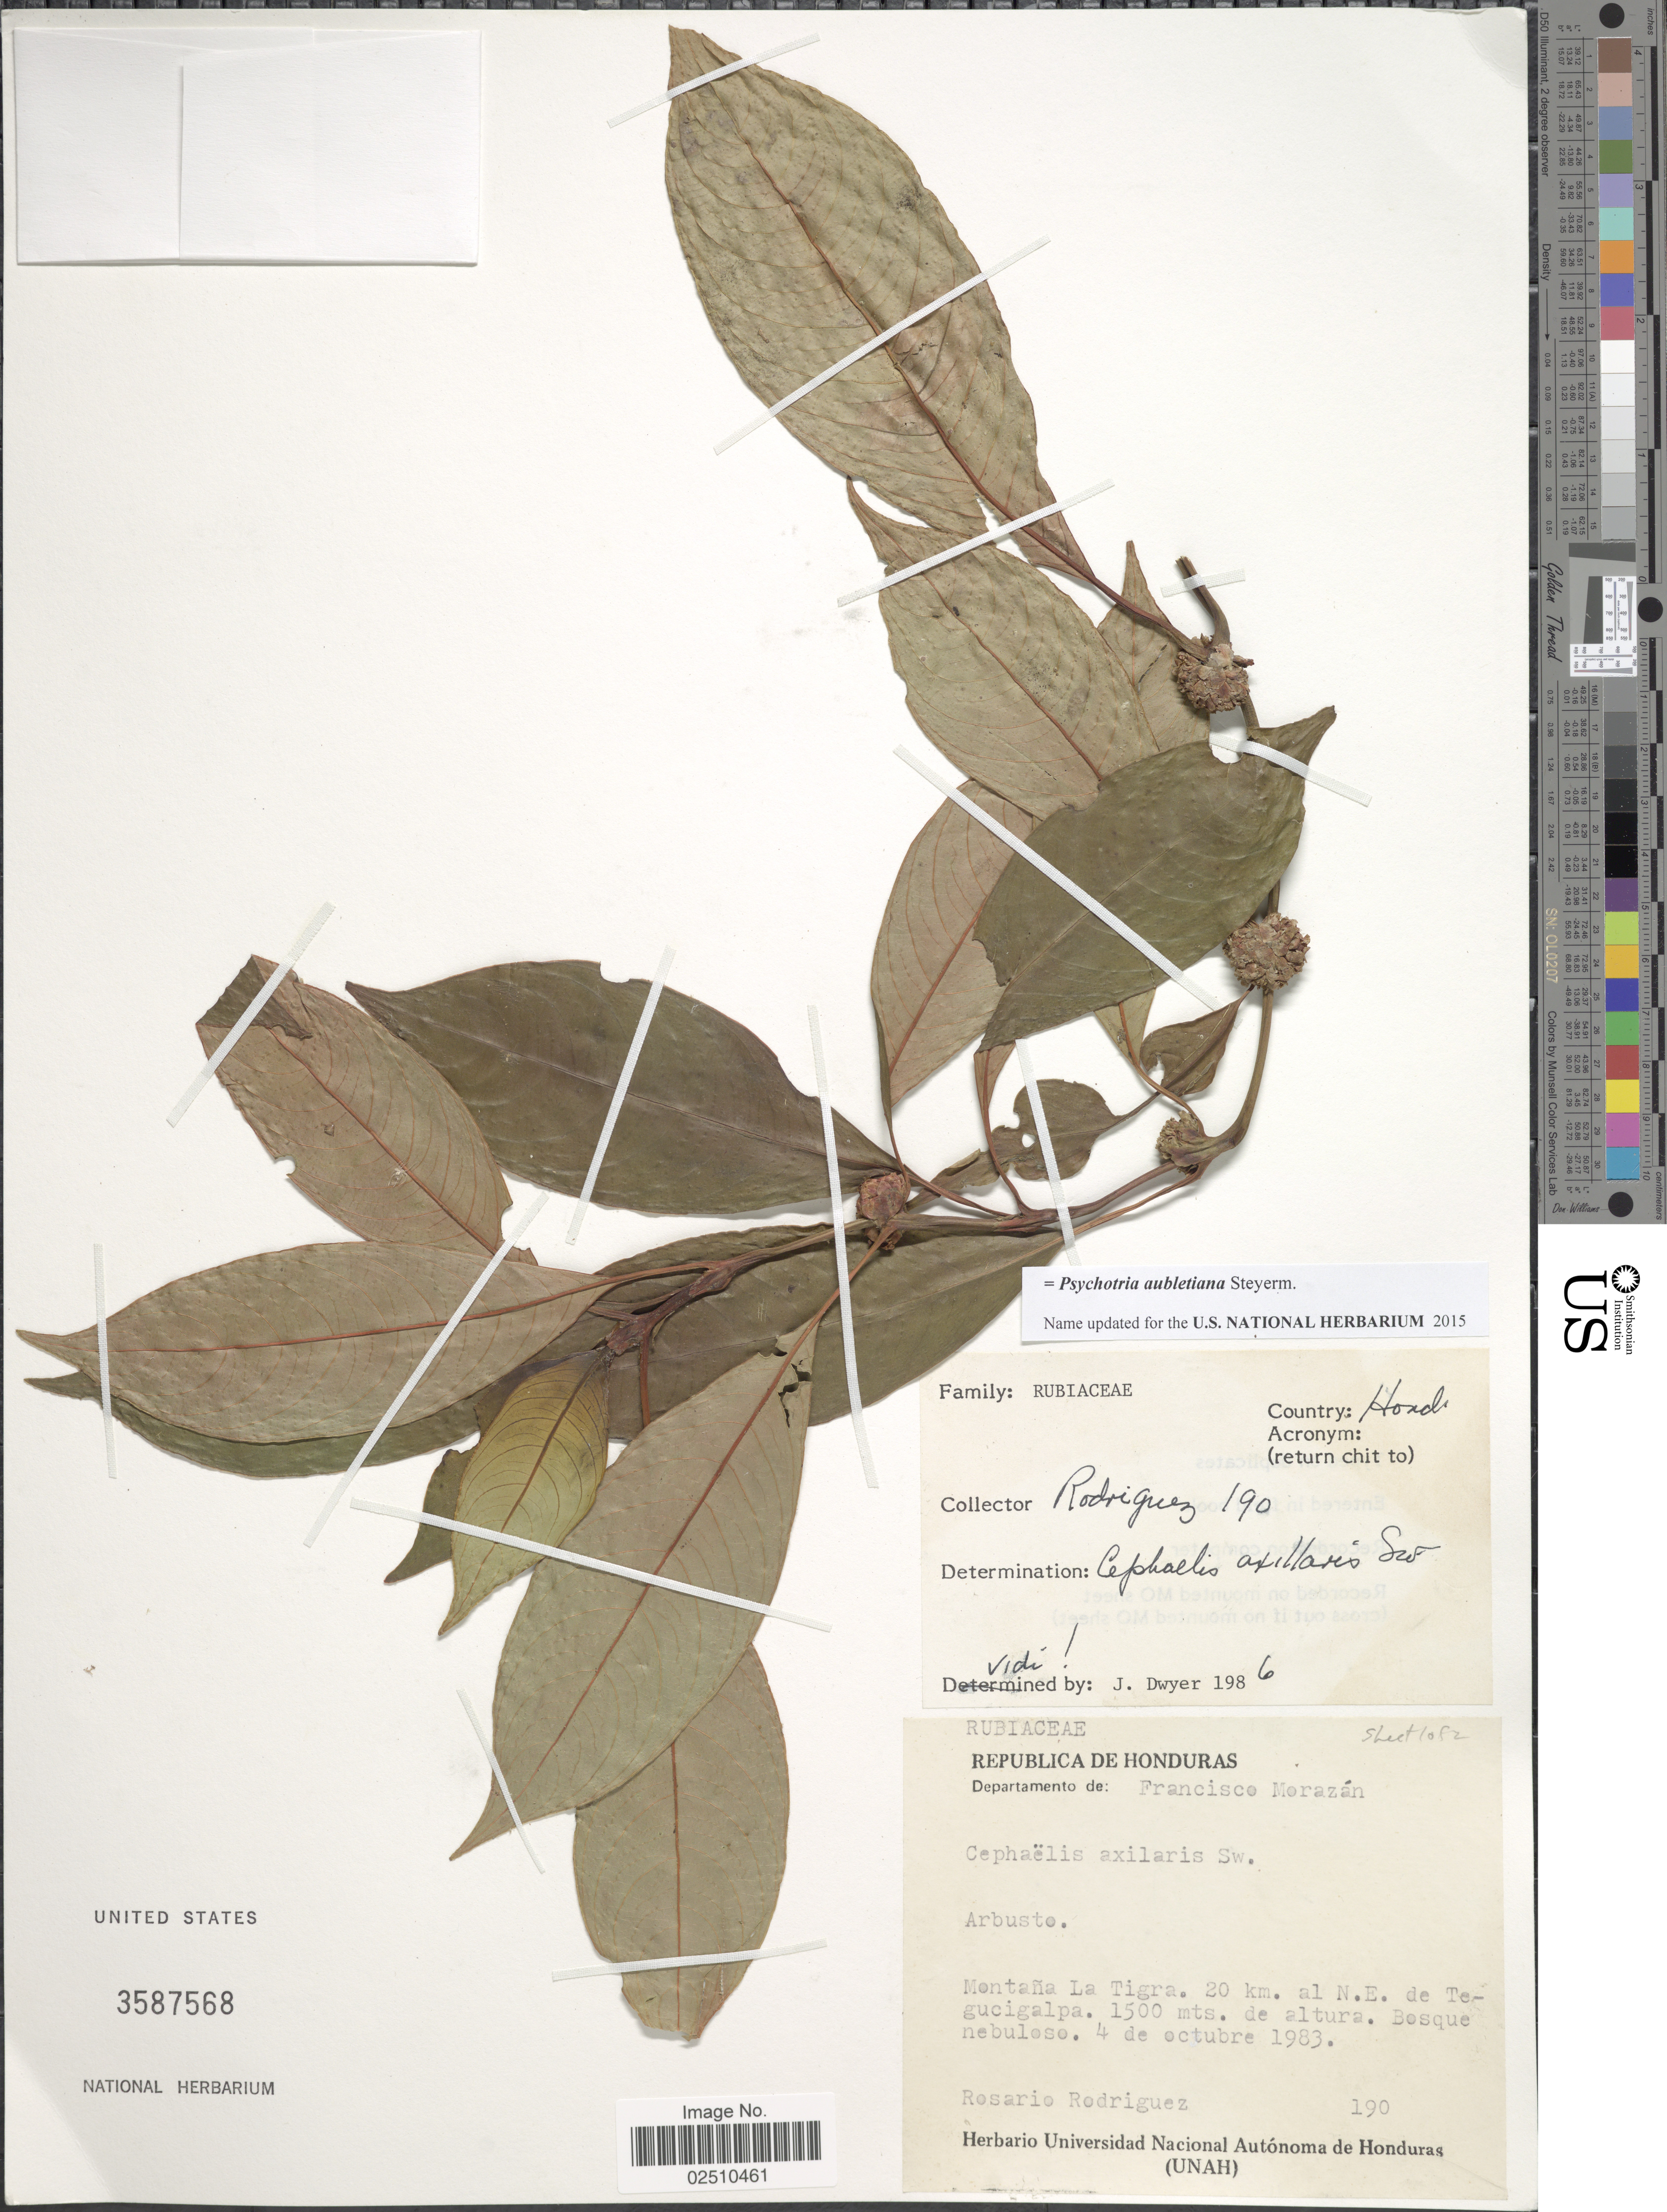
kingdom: Plantae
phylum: Tracheophyta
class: Magnoliopsida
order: Gentianales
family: Rubiaceae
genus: Psychotria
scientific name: Psychotria aubletiana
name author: Steyerm.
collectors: R. Rodriguez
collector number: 190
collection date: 1983-10-04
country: Honduras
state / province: Fco. Morazán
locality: Departamento de Francisco Morazan, Montana La Tigra, 20 km al N.E. de Tegucigalpa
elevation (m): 1500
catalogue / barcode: US 3587568